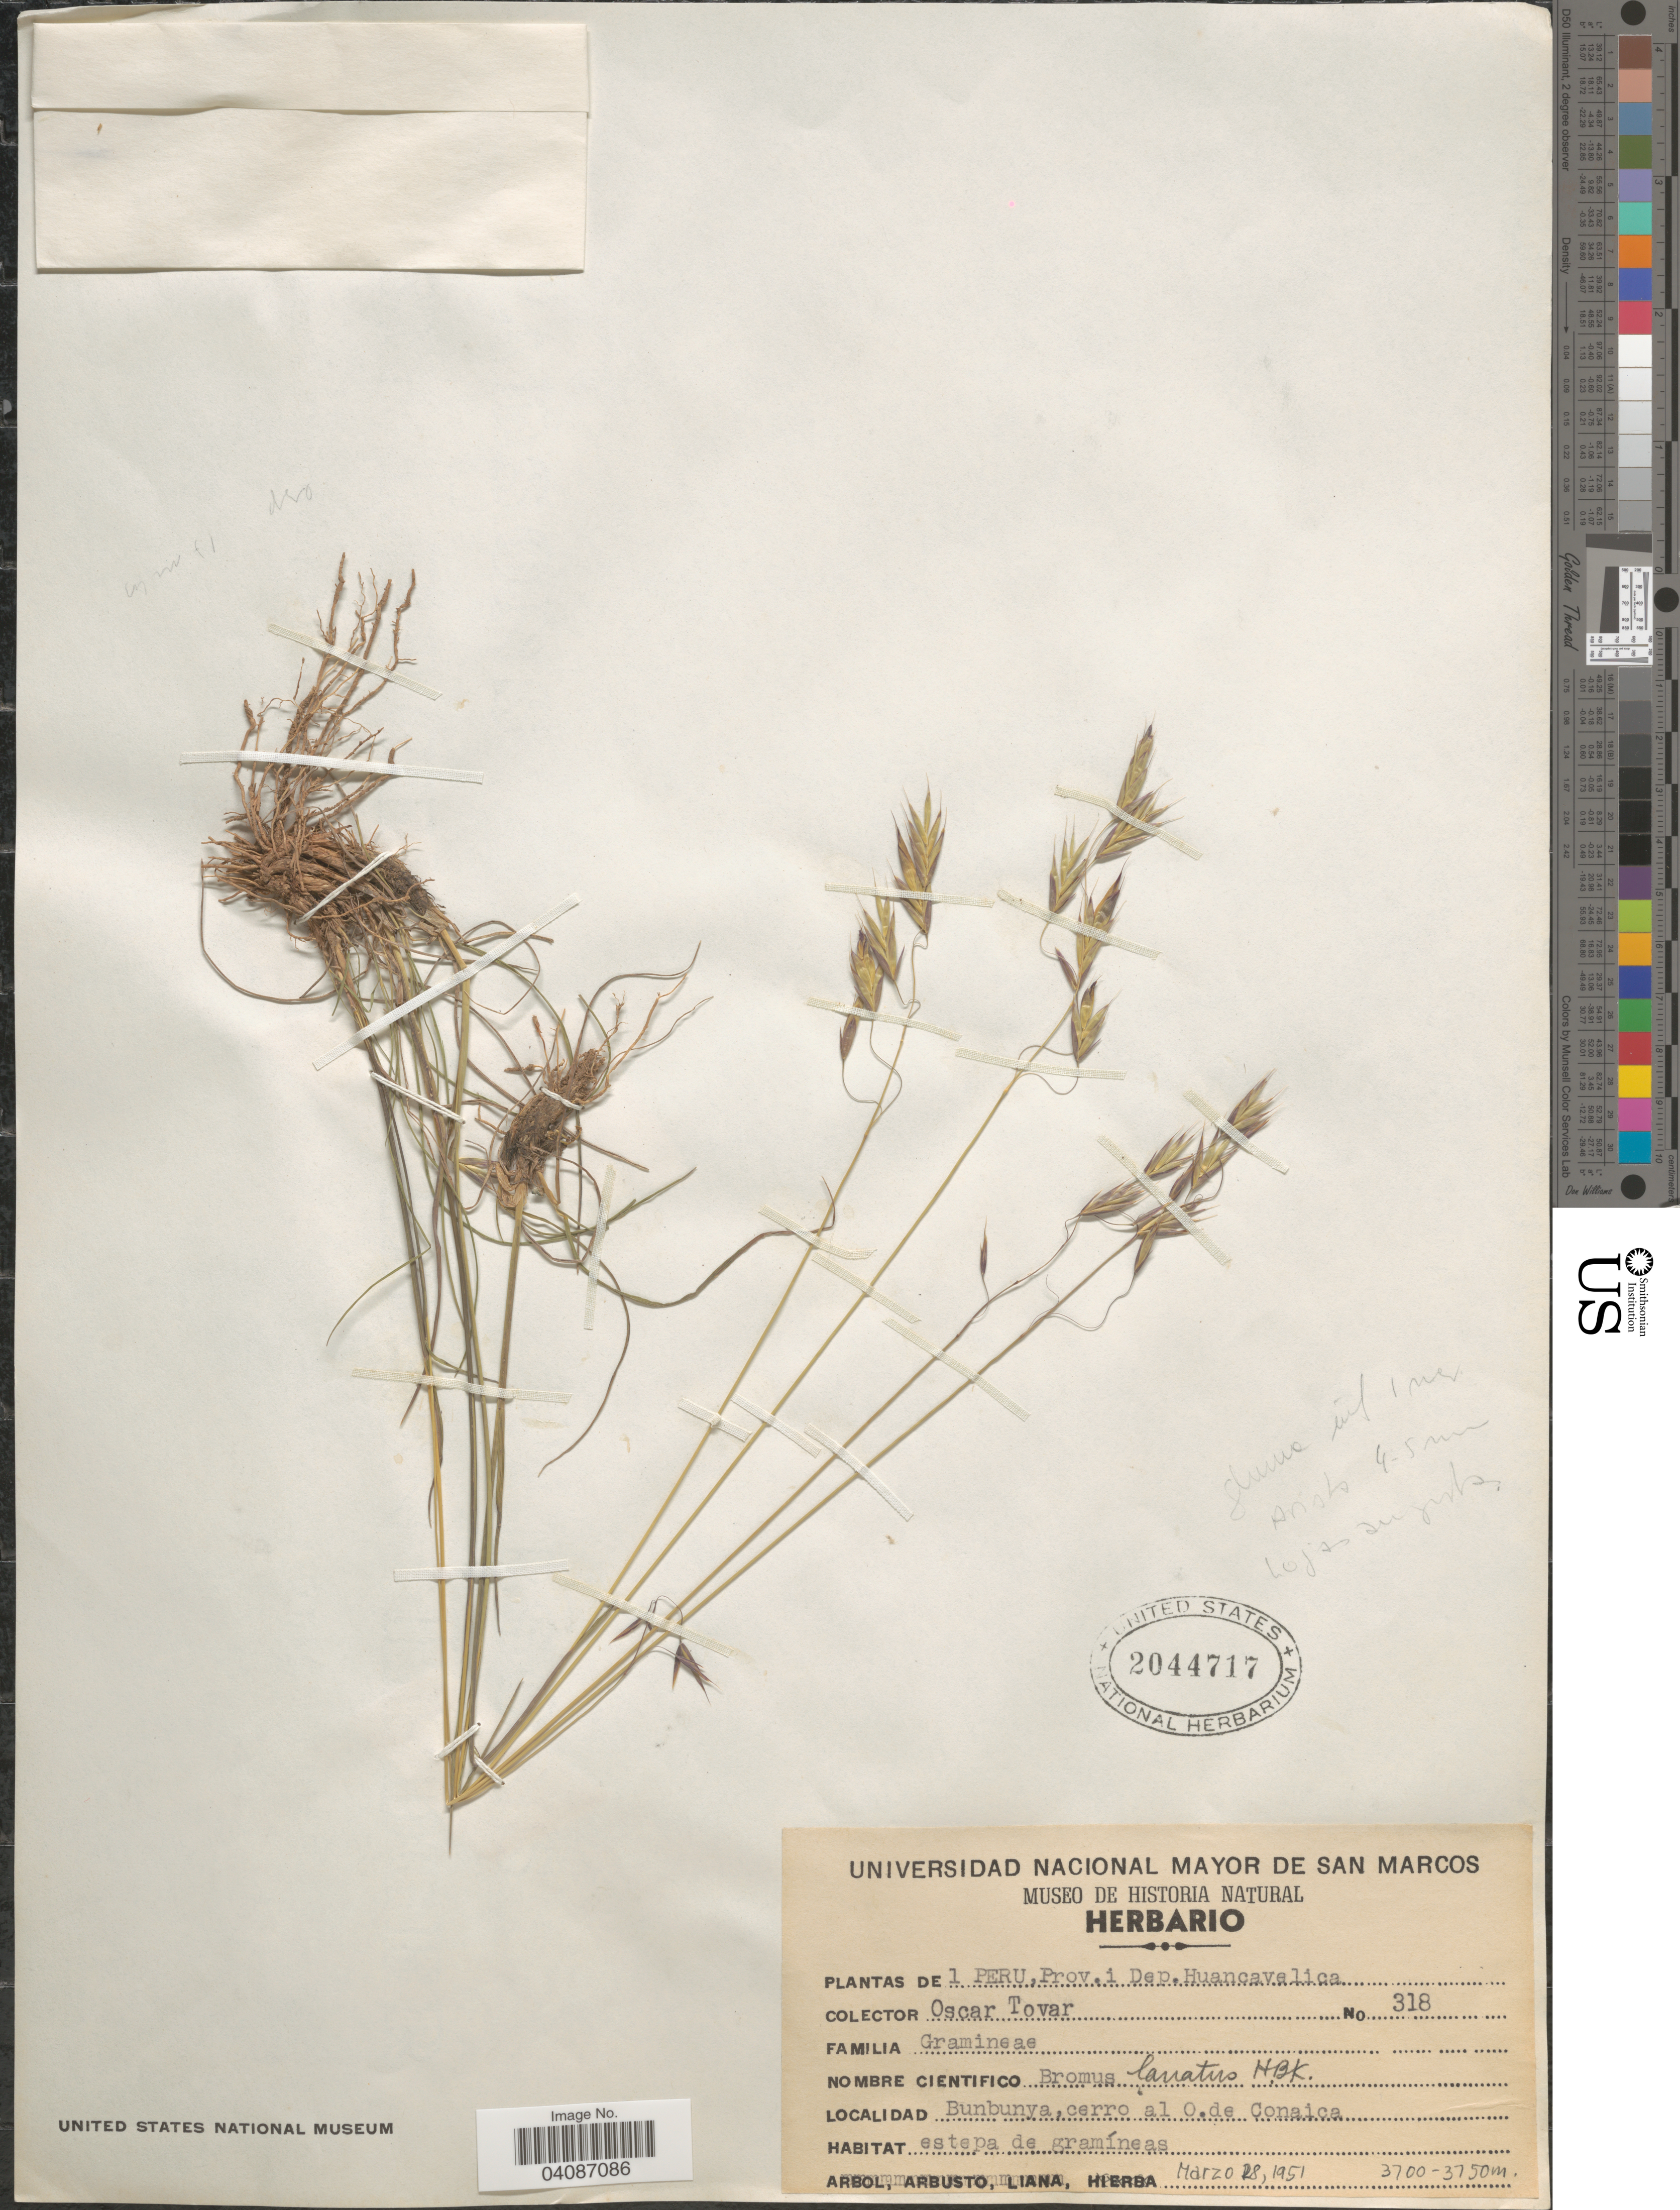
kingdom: Plantae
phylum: Tracheophyta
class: Liliopsida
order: Poales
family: Poaceae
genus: Bromus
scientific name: Bromus lanatus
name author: Kunth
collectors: Ó. Tovar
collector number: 318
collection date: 1951-03-28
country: Peru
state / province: Huancavelica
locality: Prov.i Dep.Huancavelica. Bunbunya,cerro al O.de Conaica.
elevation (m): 3700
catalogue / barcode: US 2044717